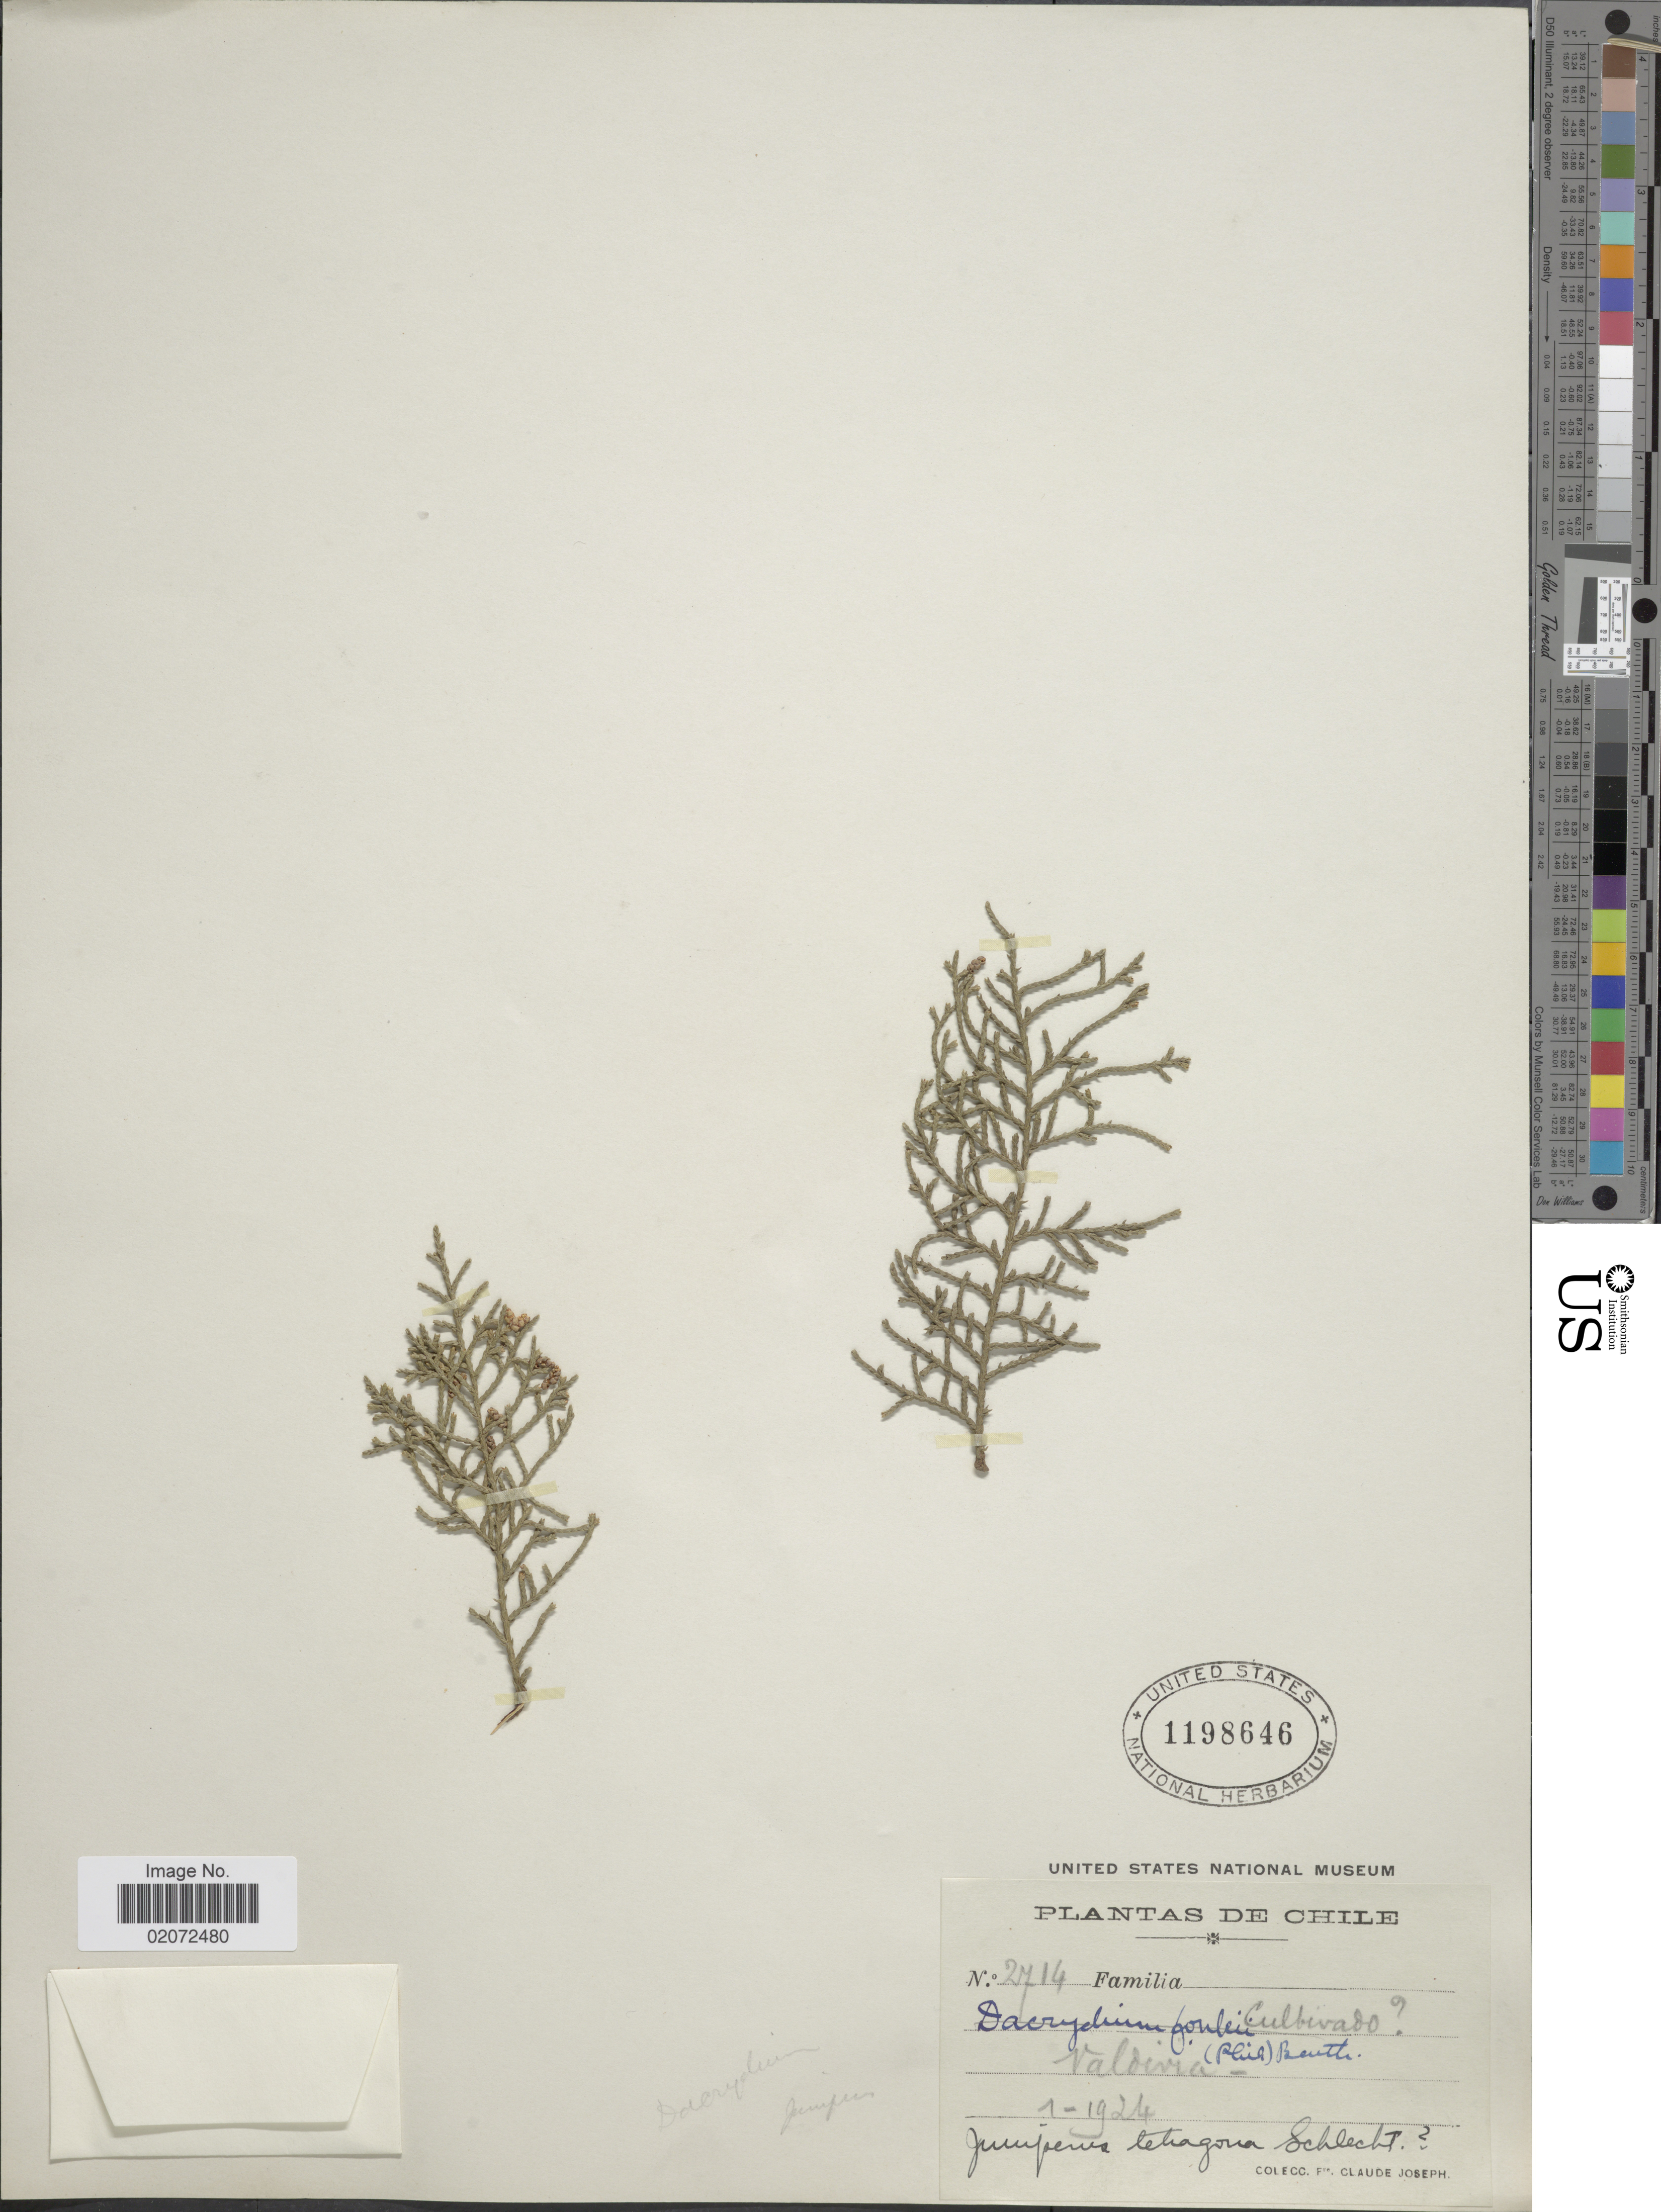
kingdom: Plantae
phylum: Tracheophyta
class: Pinopsida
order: Pinales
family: Cupressaceae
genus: Juniperus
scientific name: Juniperus sp.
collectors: Bro. Claude-Joseph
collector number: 2714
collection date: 1924-01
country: Chile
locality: Valdivia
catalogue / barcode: US 1198646